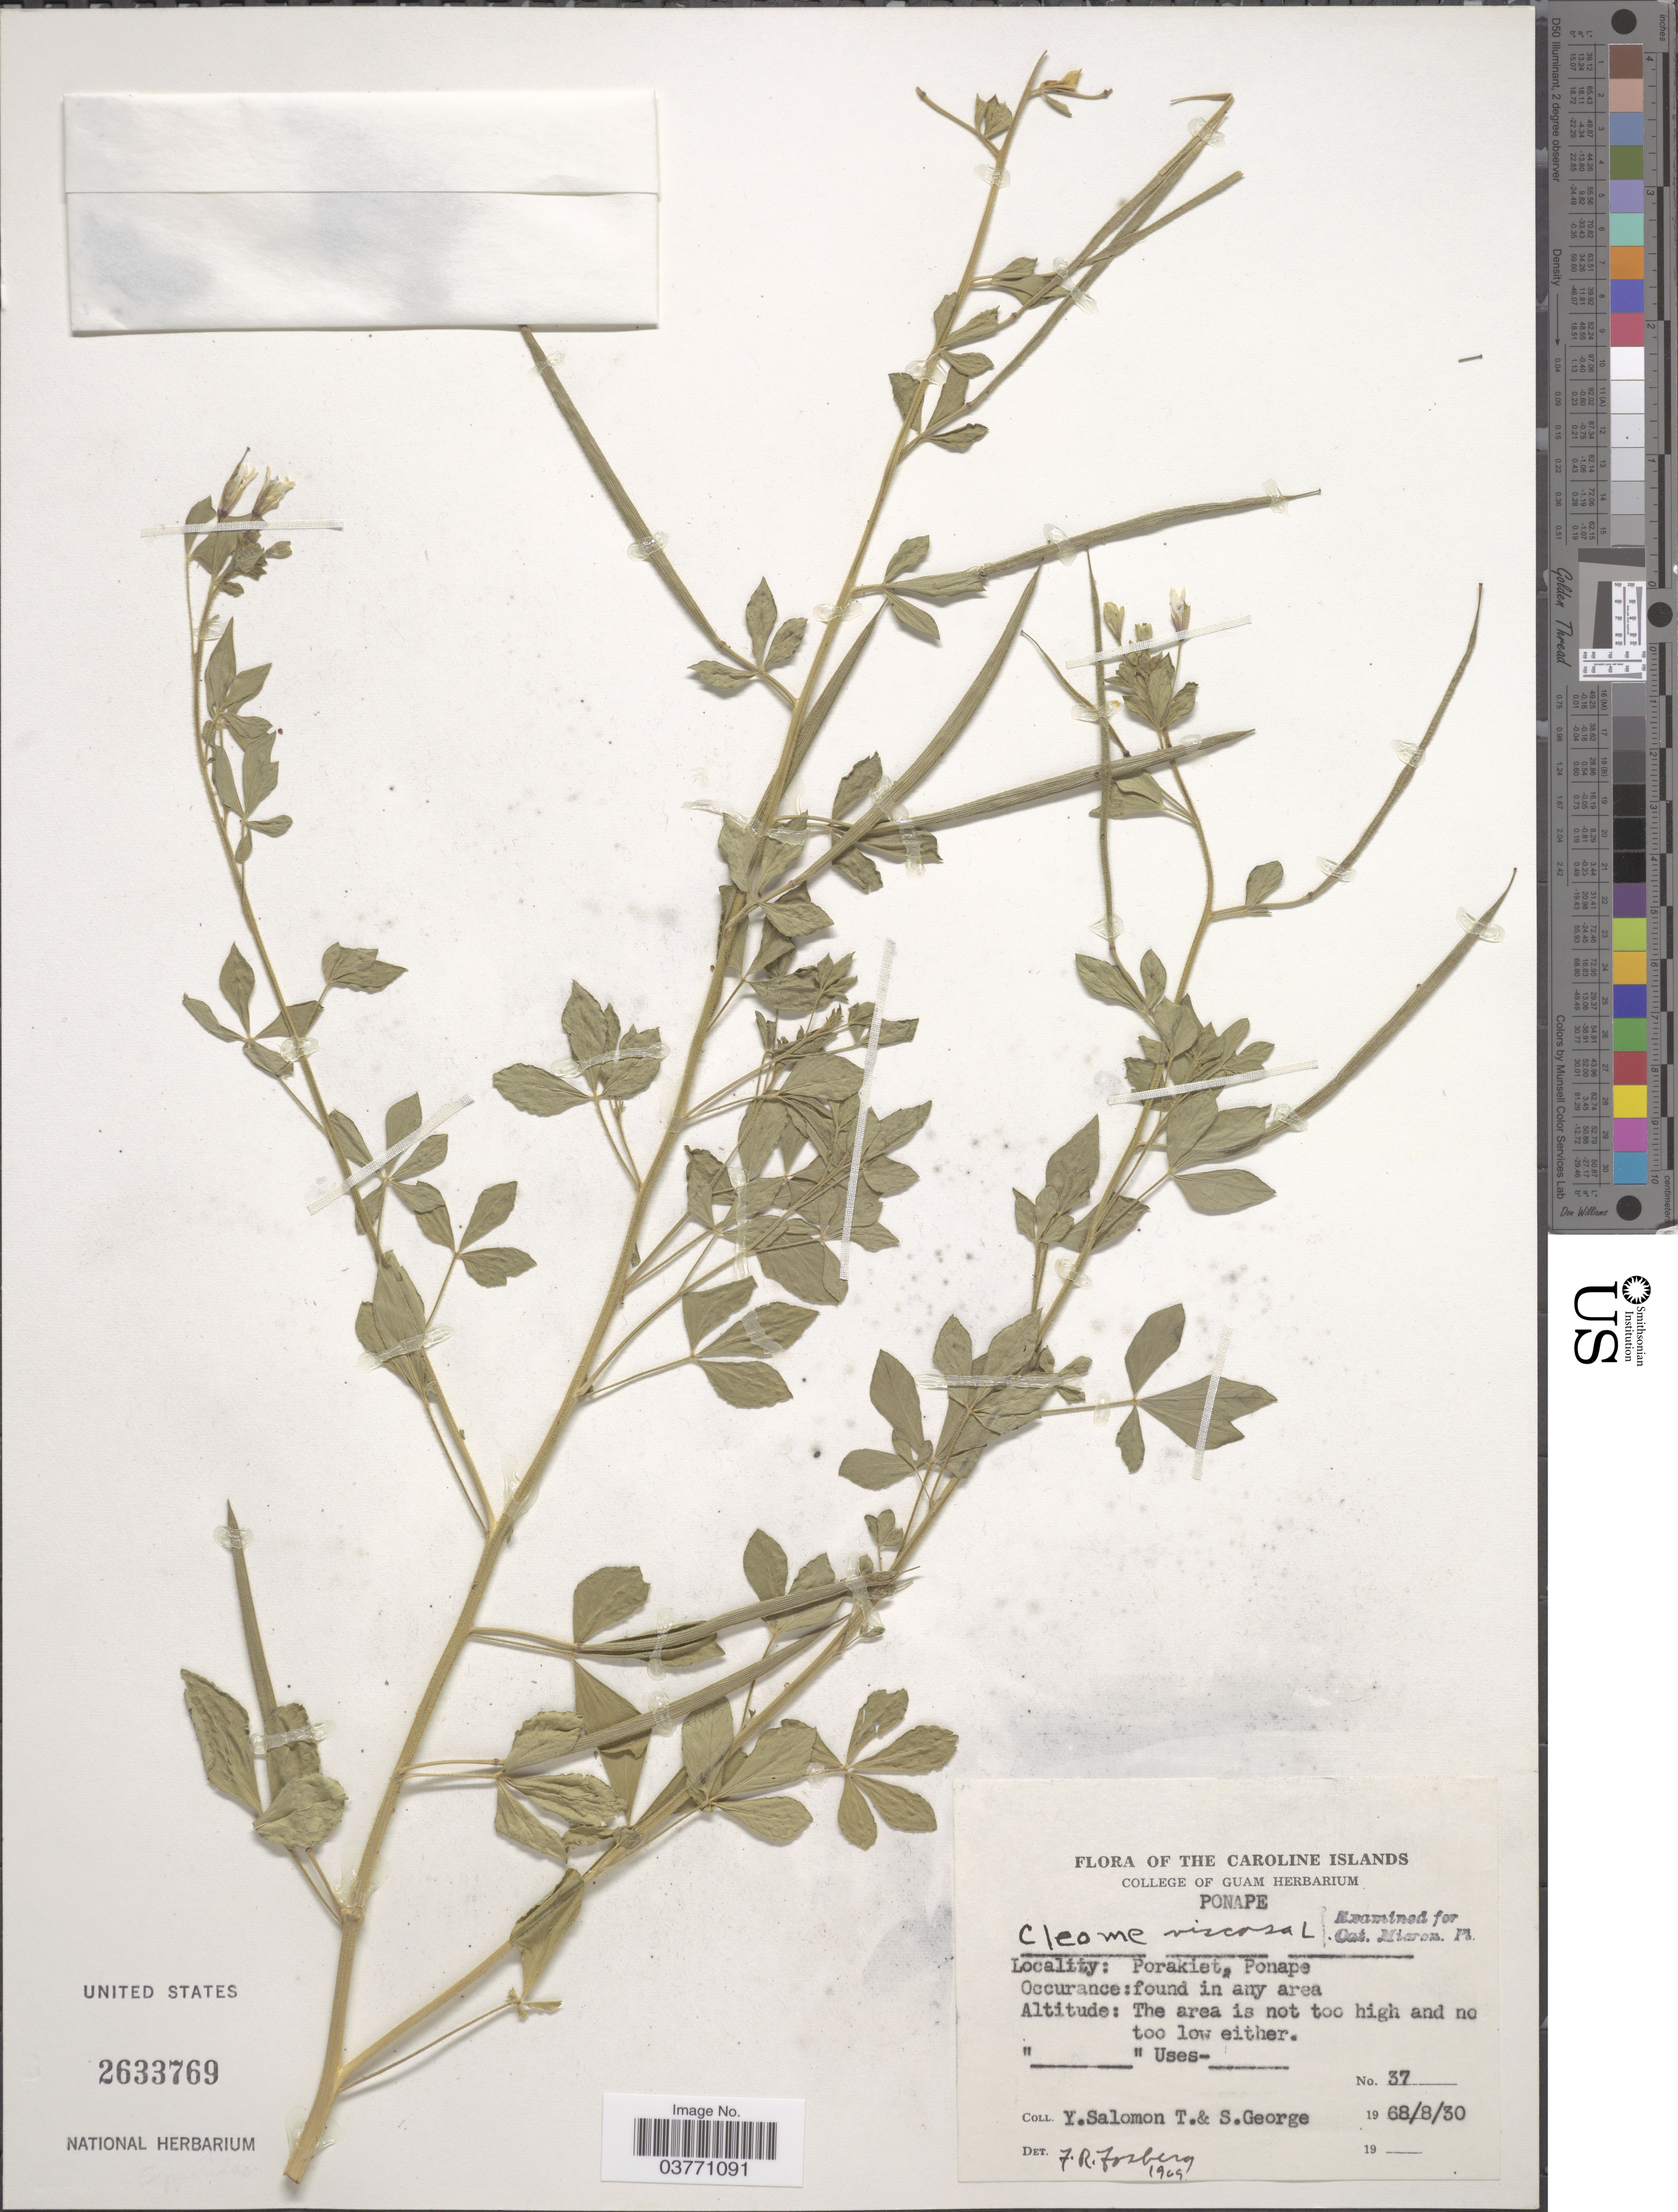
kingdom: Plantae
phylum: Tracheophyta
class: Magnoliopsida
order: Brassicales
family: Cleomaceae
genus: Arivela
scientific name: Arivela viscosa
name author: (L.) Raf.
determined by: Wagner, W. L., (BOT), Smithsonian Institution - National Museum of Natural History (UNITED STATES)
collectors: Y. Salomon & S. George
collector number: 37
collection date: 1968-08-30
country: Micronesia, Federated States of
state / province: Pohnpei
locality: The Caroline Islands. Porakiet, Ponape.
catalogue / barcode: US 2633769